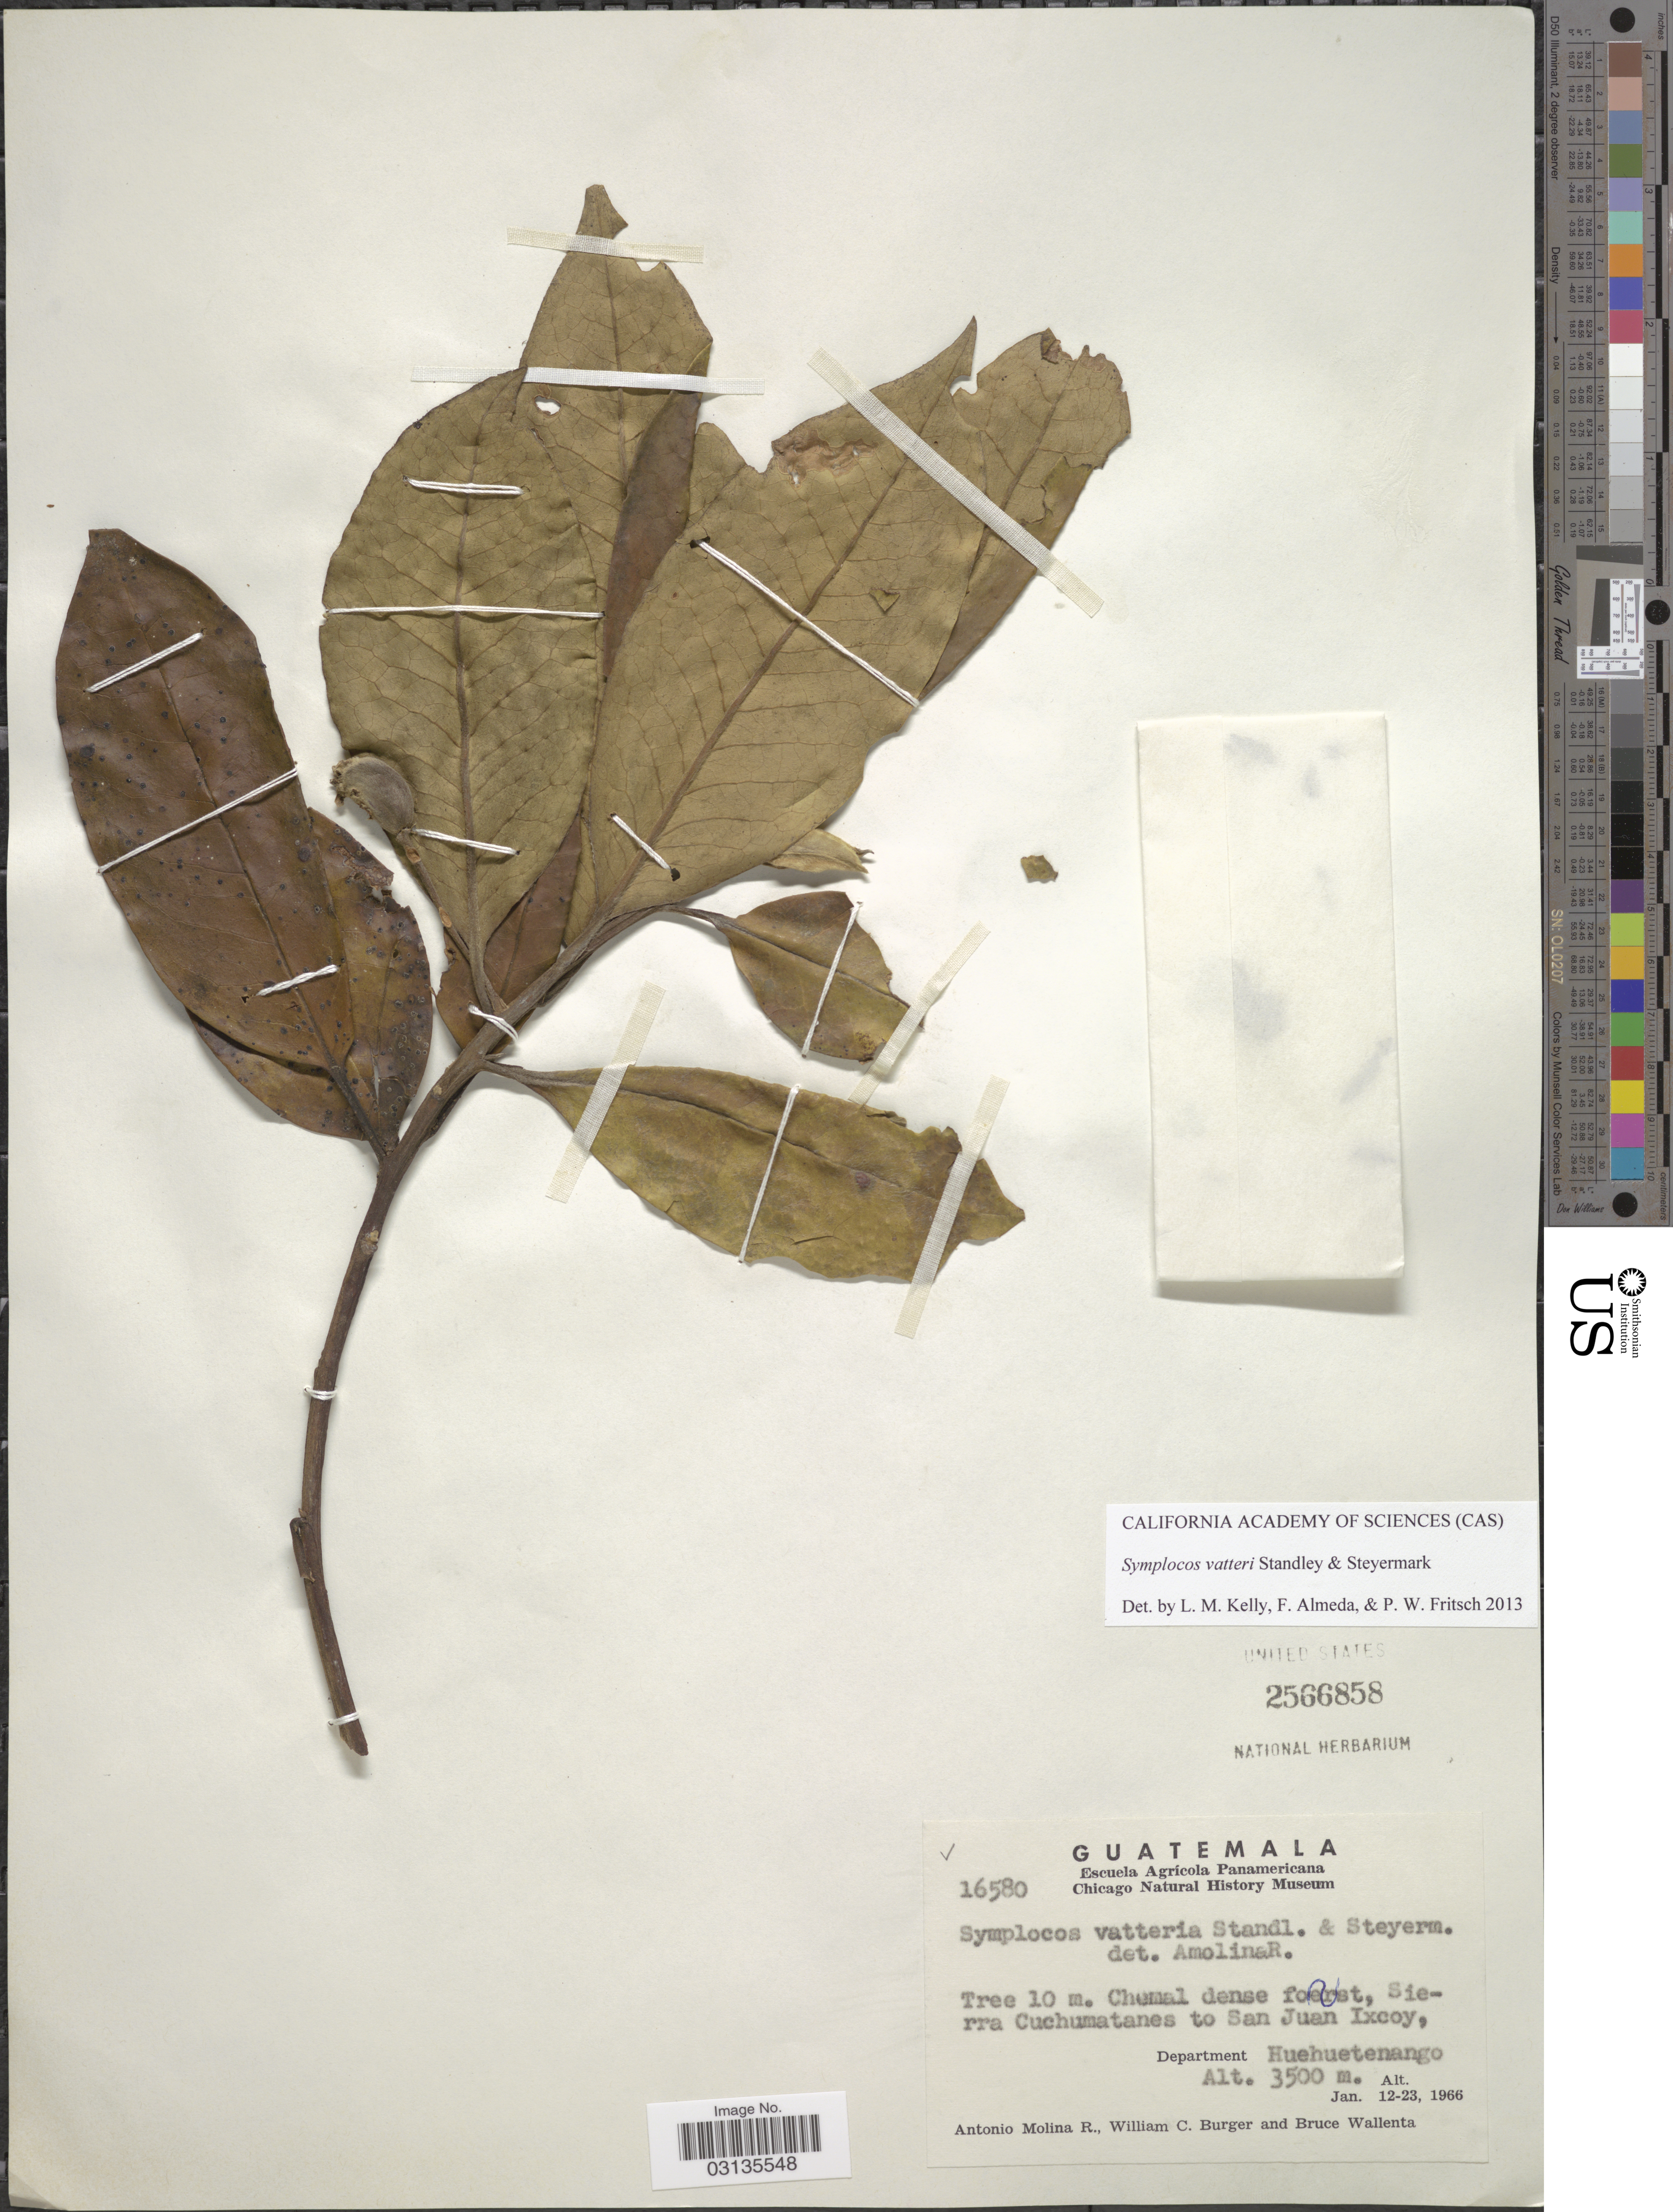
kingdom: Plantae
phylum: Tracheophyta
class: Magnoliopsida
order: Ericales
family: Symplocaceae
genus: Symplocos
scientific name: Symplocos vatteri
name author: Standl. & Steyerm.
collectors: A. Molina R., W. Burger & B. Wallenta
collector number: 16580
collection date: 1966-01-12/1966-01-23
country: Guatemala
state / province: Huehuetenango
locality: Sierra Cuchumatanes to San Juan Ixcoy, Department Huehuetenango.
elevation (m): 3500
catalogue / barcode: US 2566858